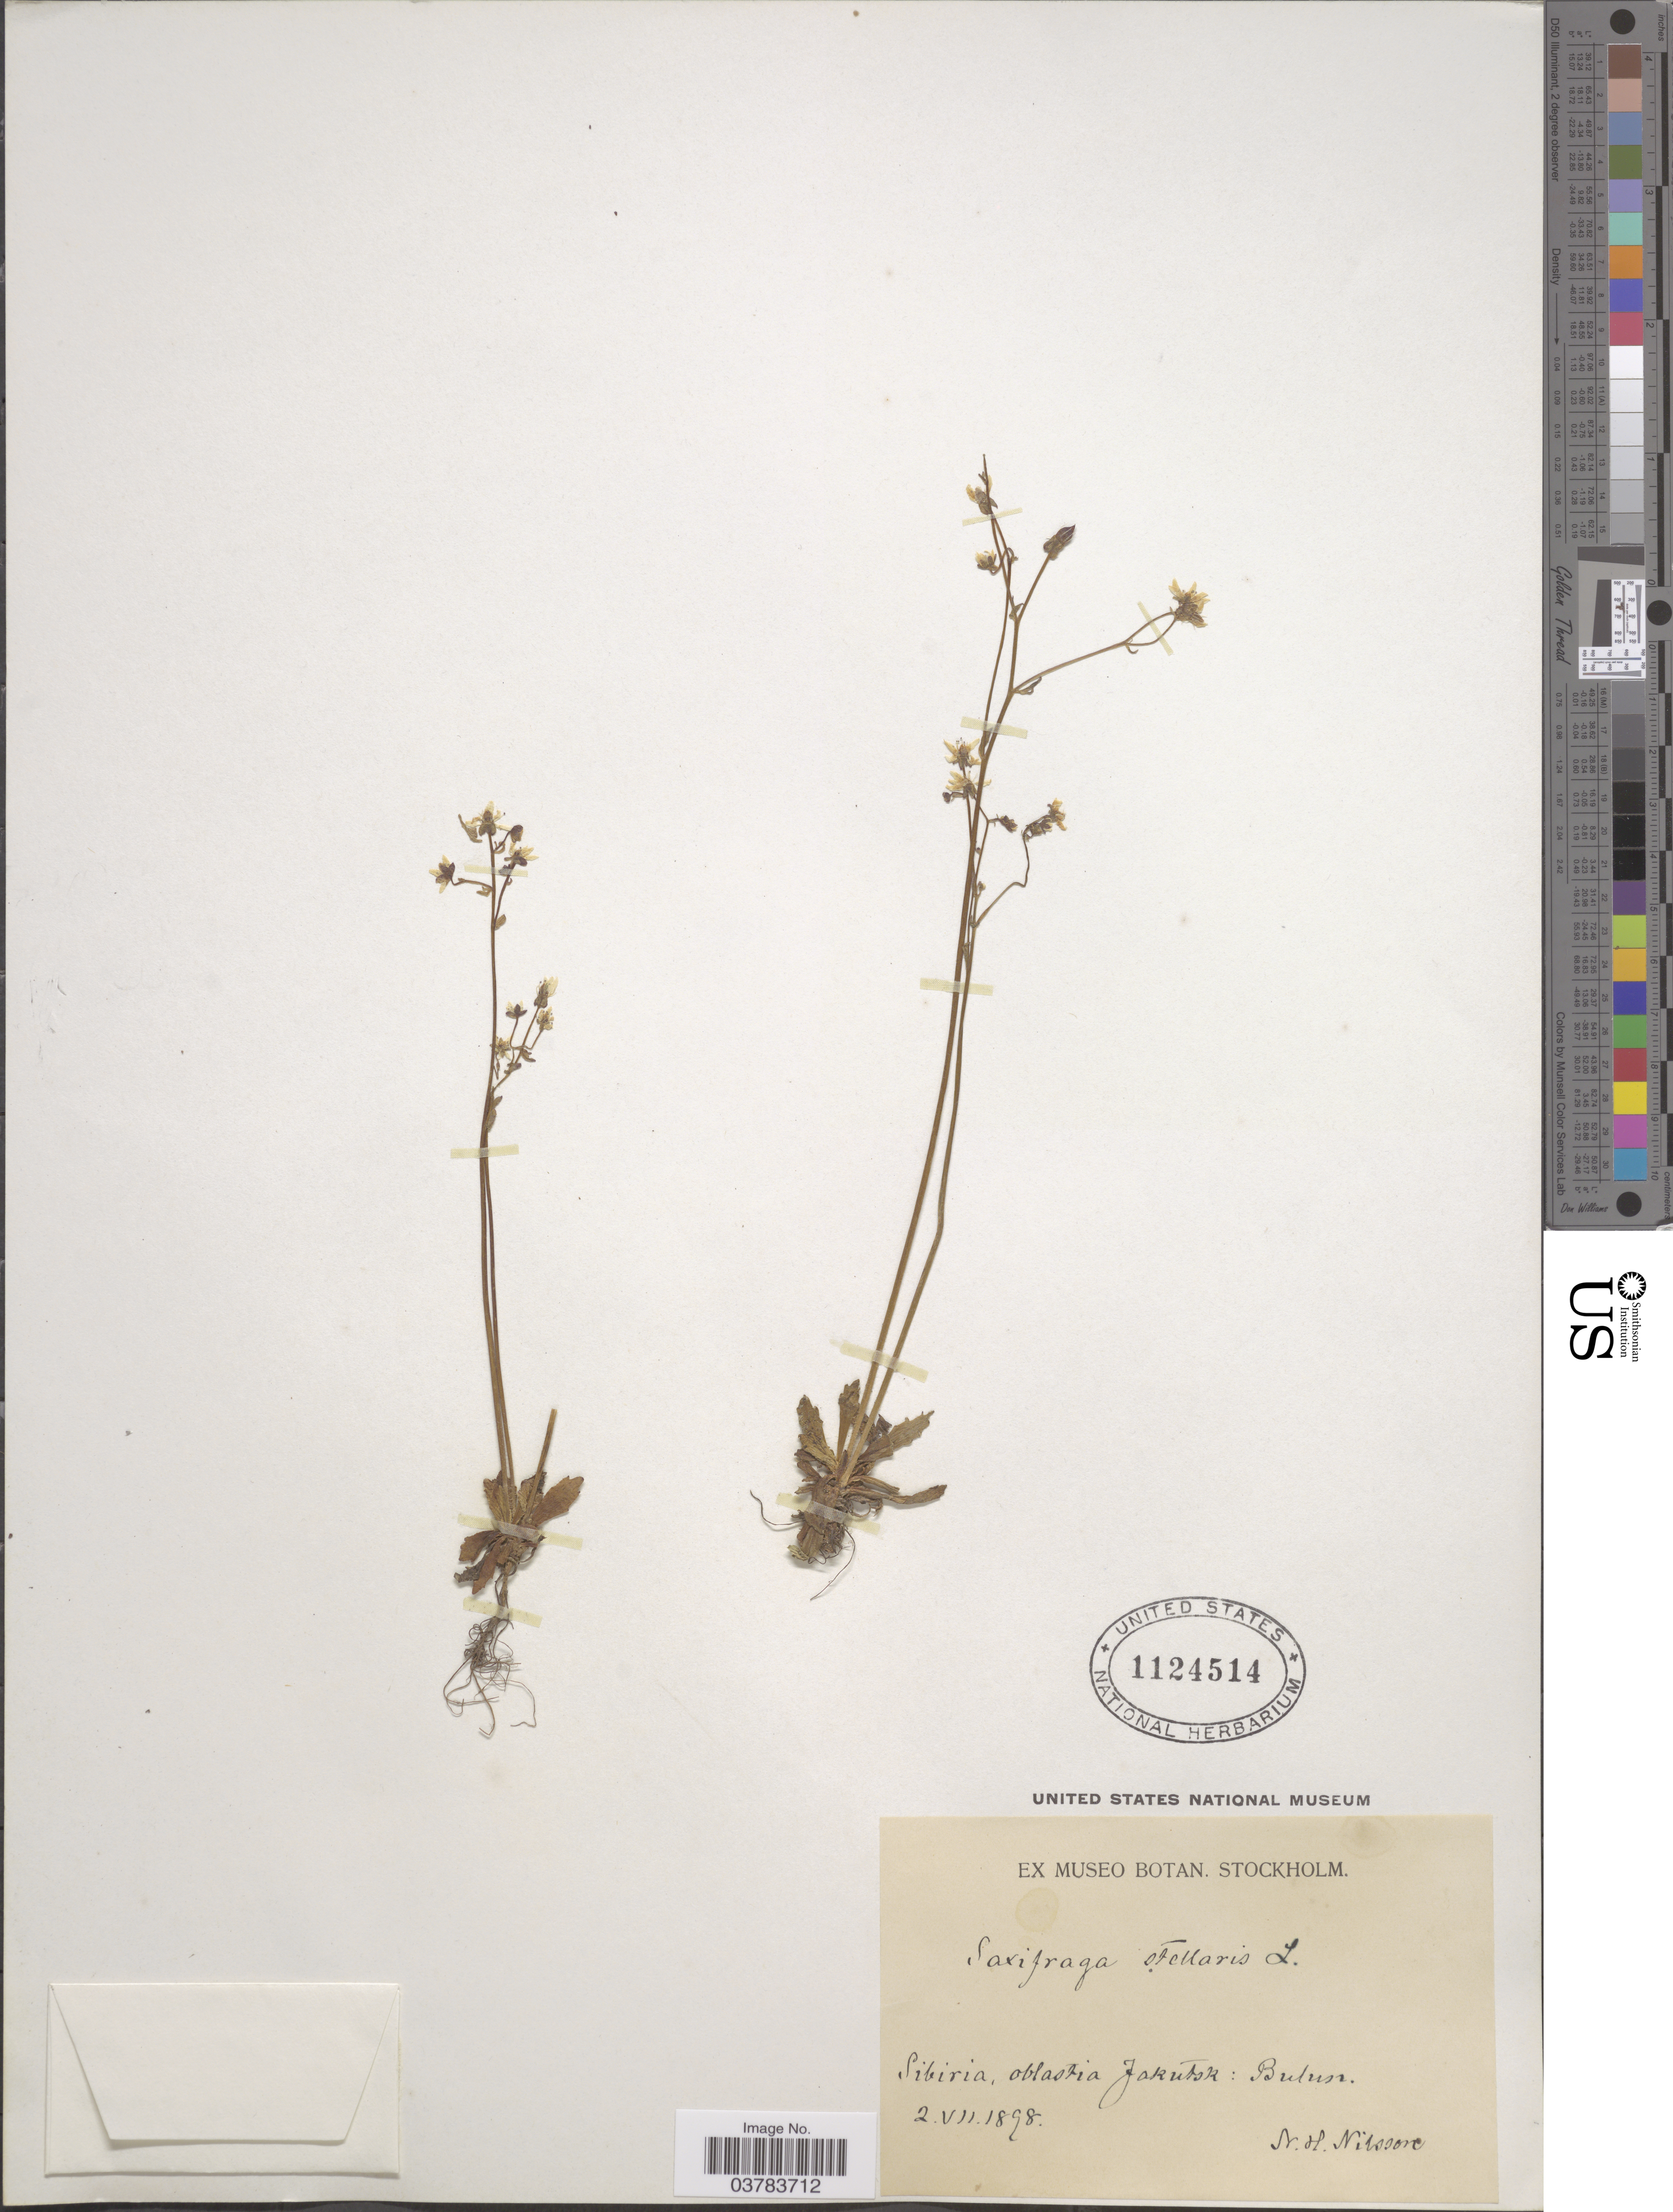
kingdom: Plantae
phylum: Tracheophyta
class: Magnoliopsida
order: Saxifragales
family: Saxifragaceae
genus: Micranthes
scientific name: Micranthes stellaris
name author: (L.) Galasso et al.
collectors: N. H. Nilsson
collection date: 1898-07-02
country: Russian Federation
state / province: Sakha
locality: Sibiria, oblastia Jakutsk: Bulun.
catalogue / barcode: US 1124514